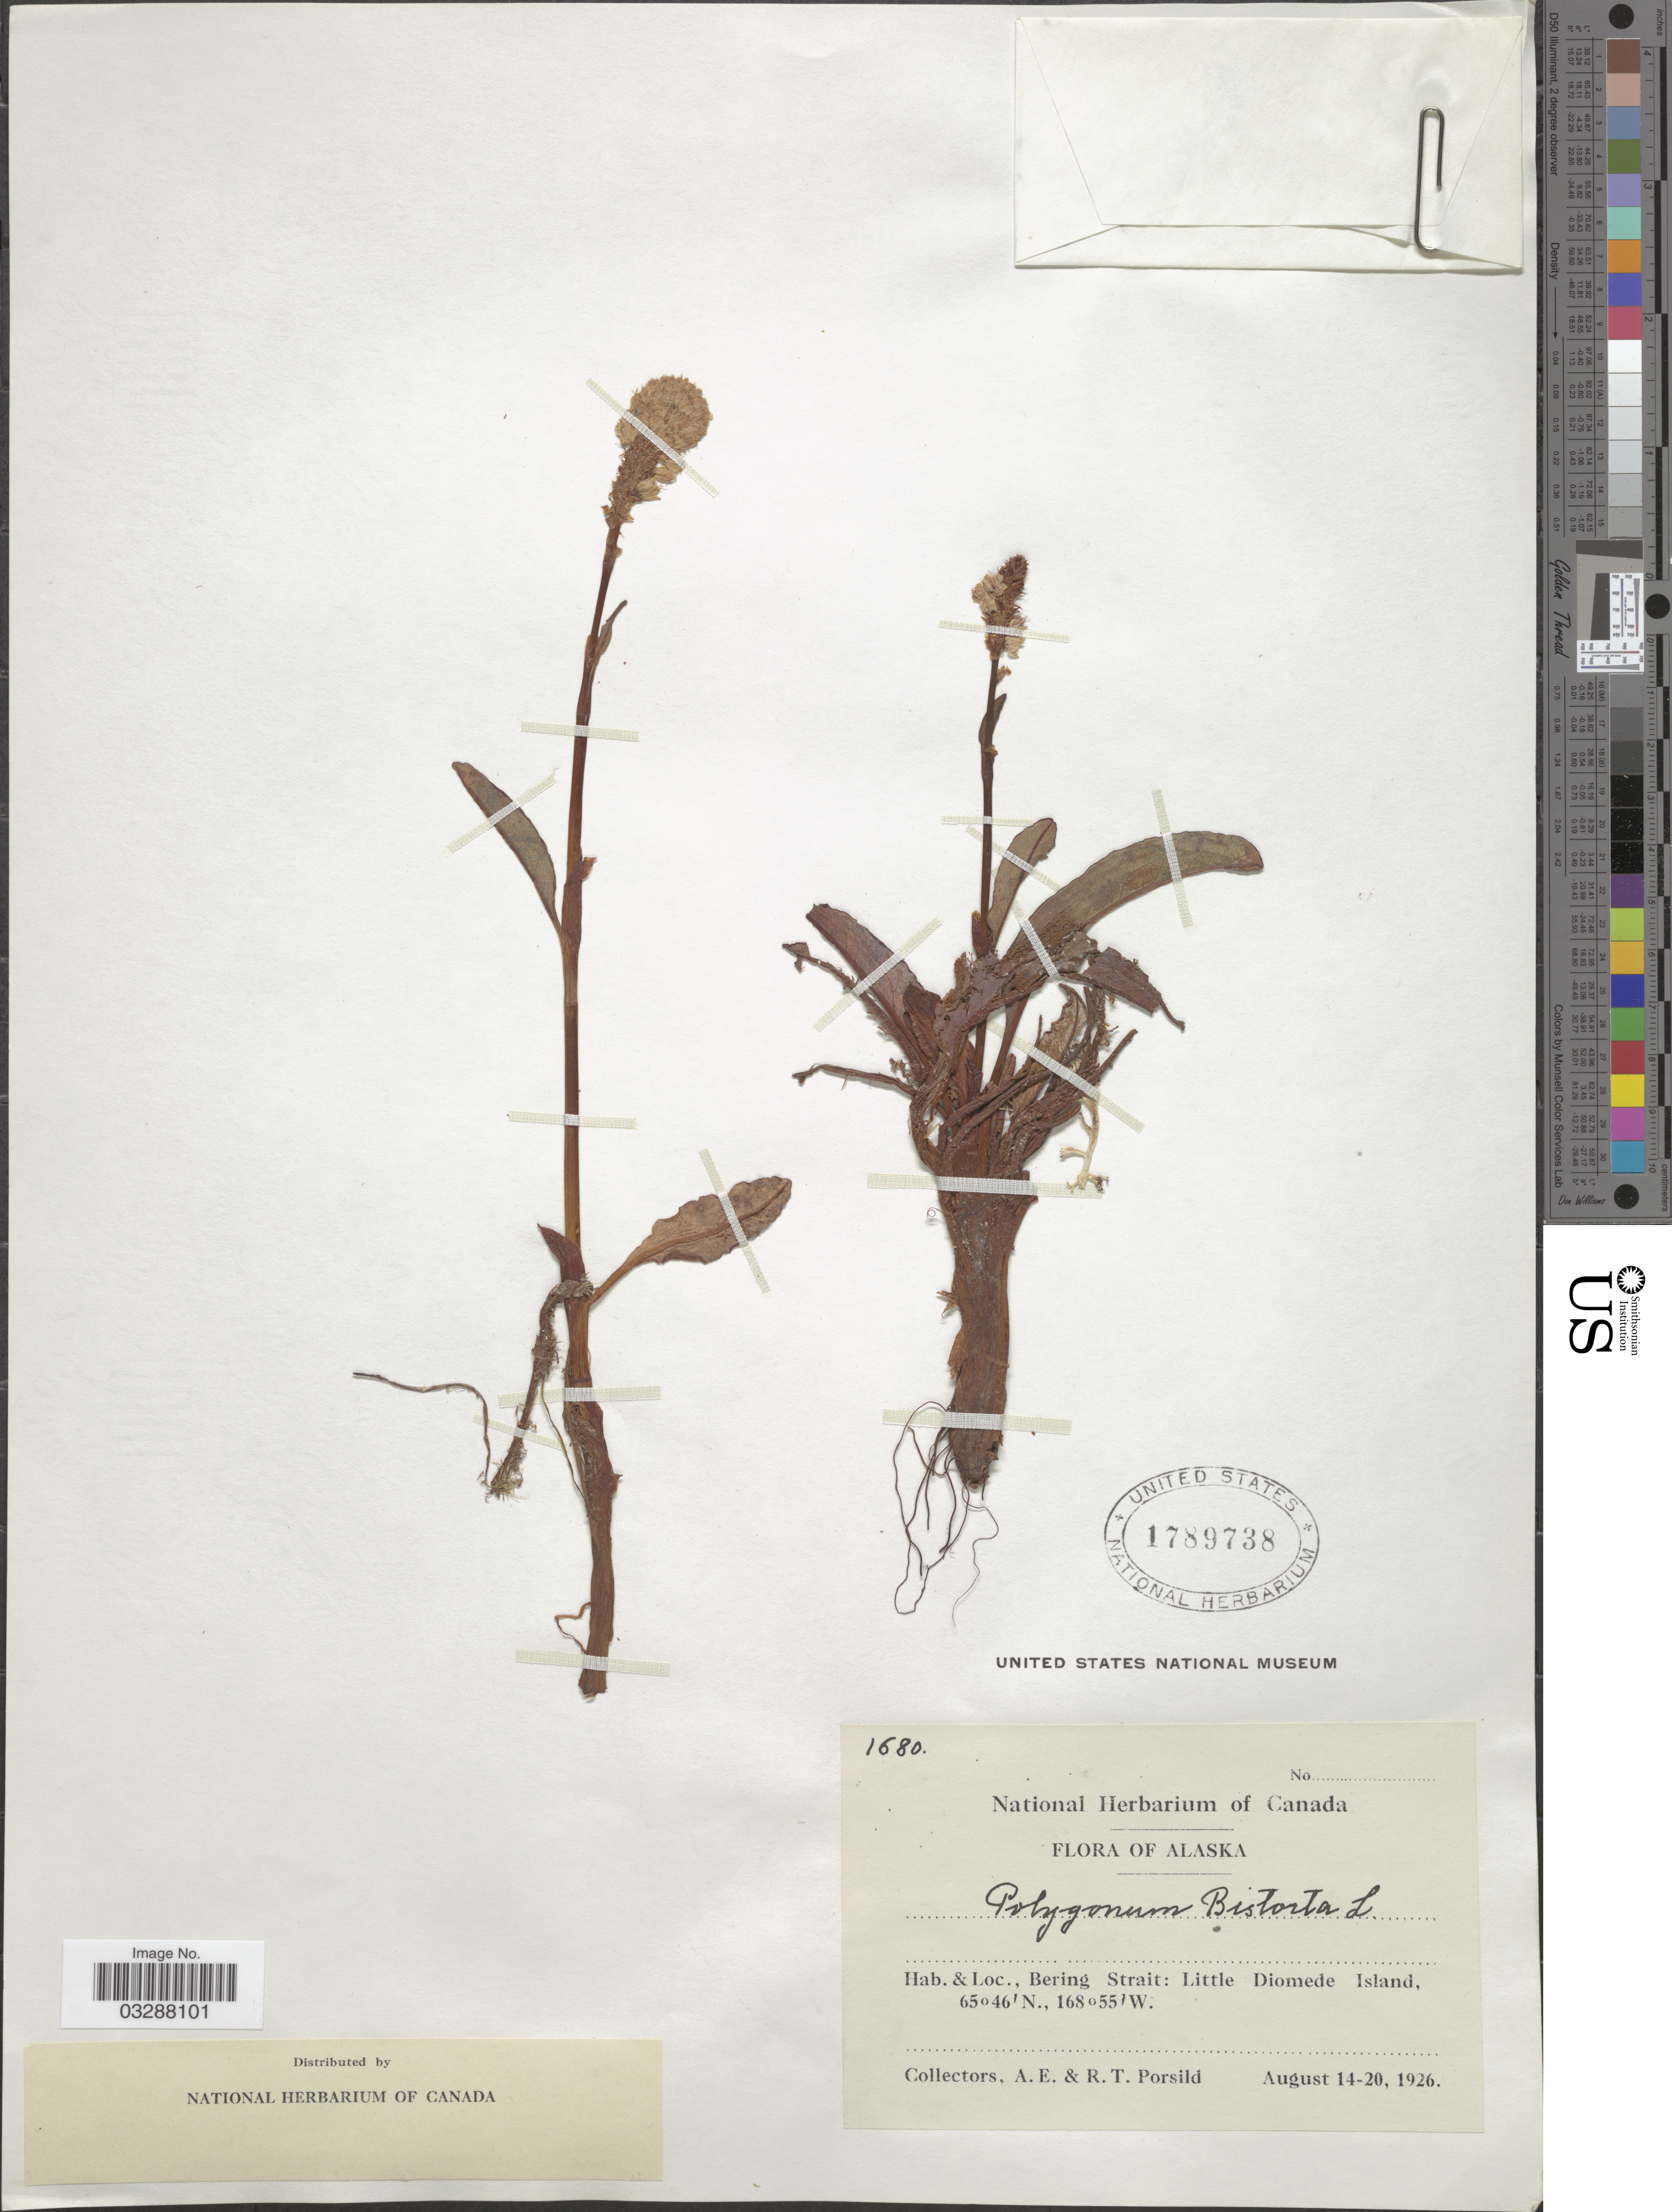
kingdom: Plantae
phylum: Tracheophyta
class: Magnoliopsida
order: Caryophyllales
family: Polygonaceae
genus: Bistorta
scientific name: Bistorta plumosa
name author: (Small) Greene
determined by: Strong, Mark T., (BOT), Smithsonian Institution - National Museum of Natural History (UNITED STATES)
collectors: A. E. Porsild & R. T. Porsild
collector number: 1680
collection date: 1926-08-14/1926-08-20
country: United States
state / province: Alaska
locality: Bering Strait: Little Diomede Island.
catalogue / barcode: US 1789738